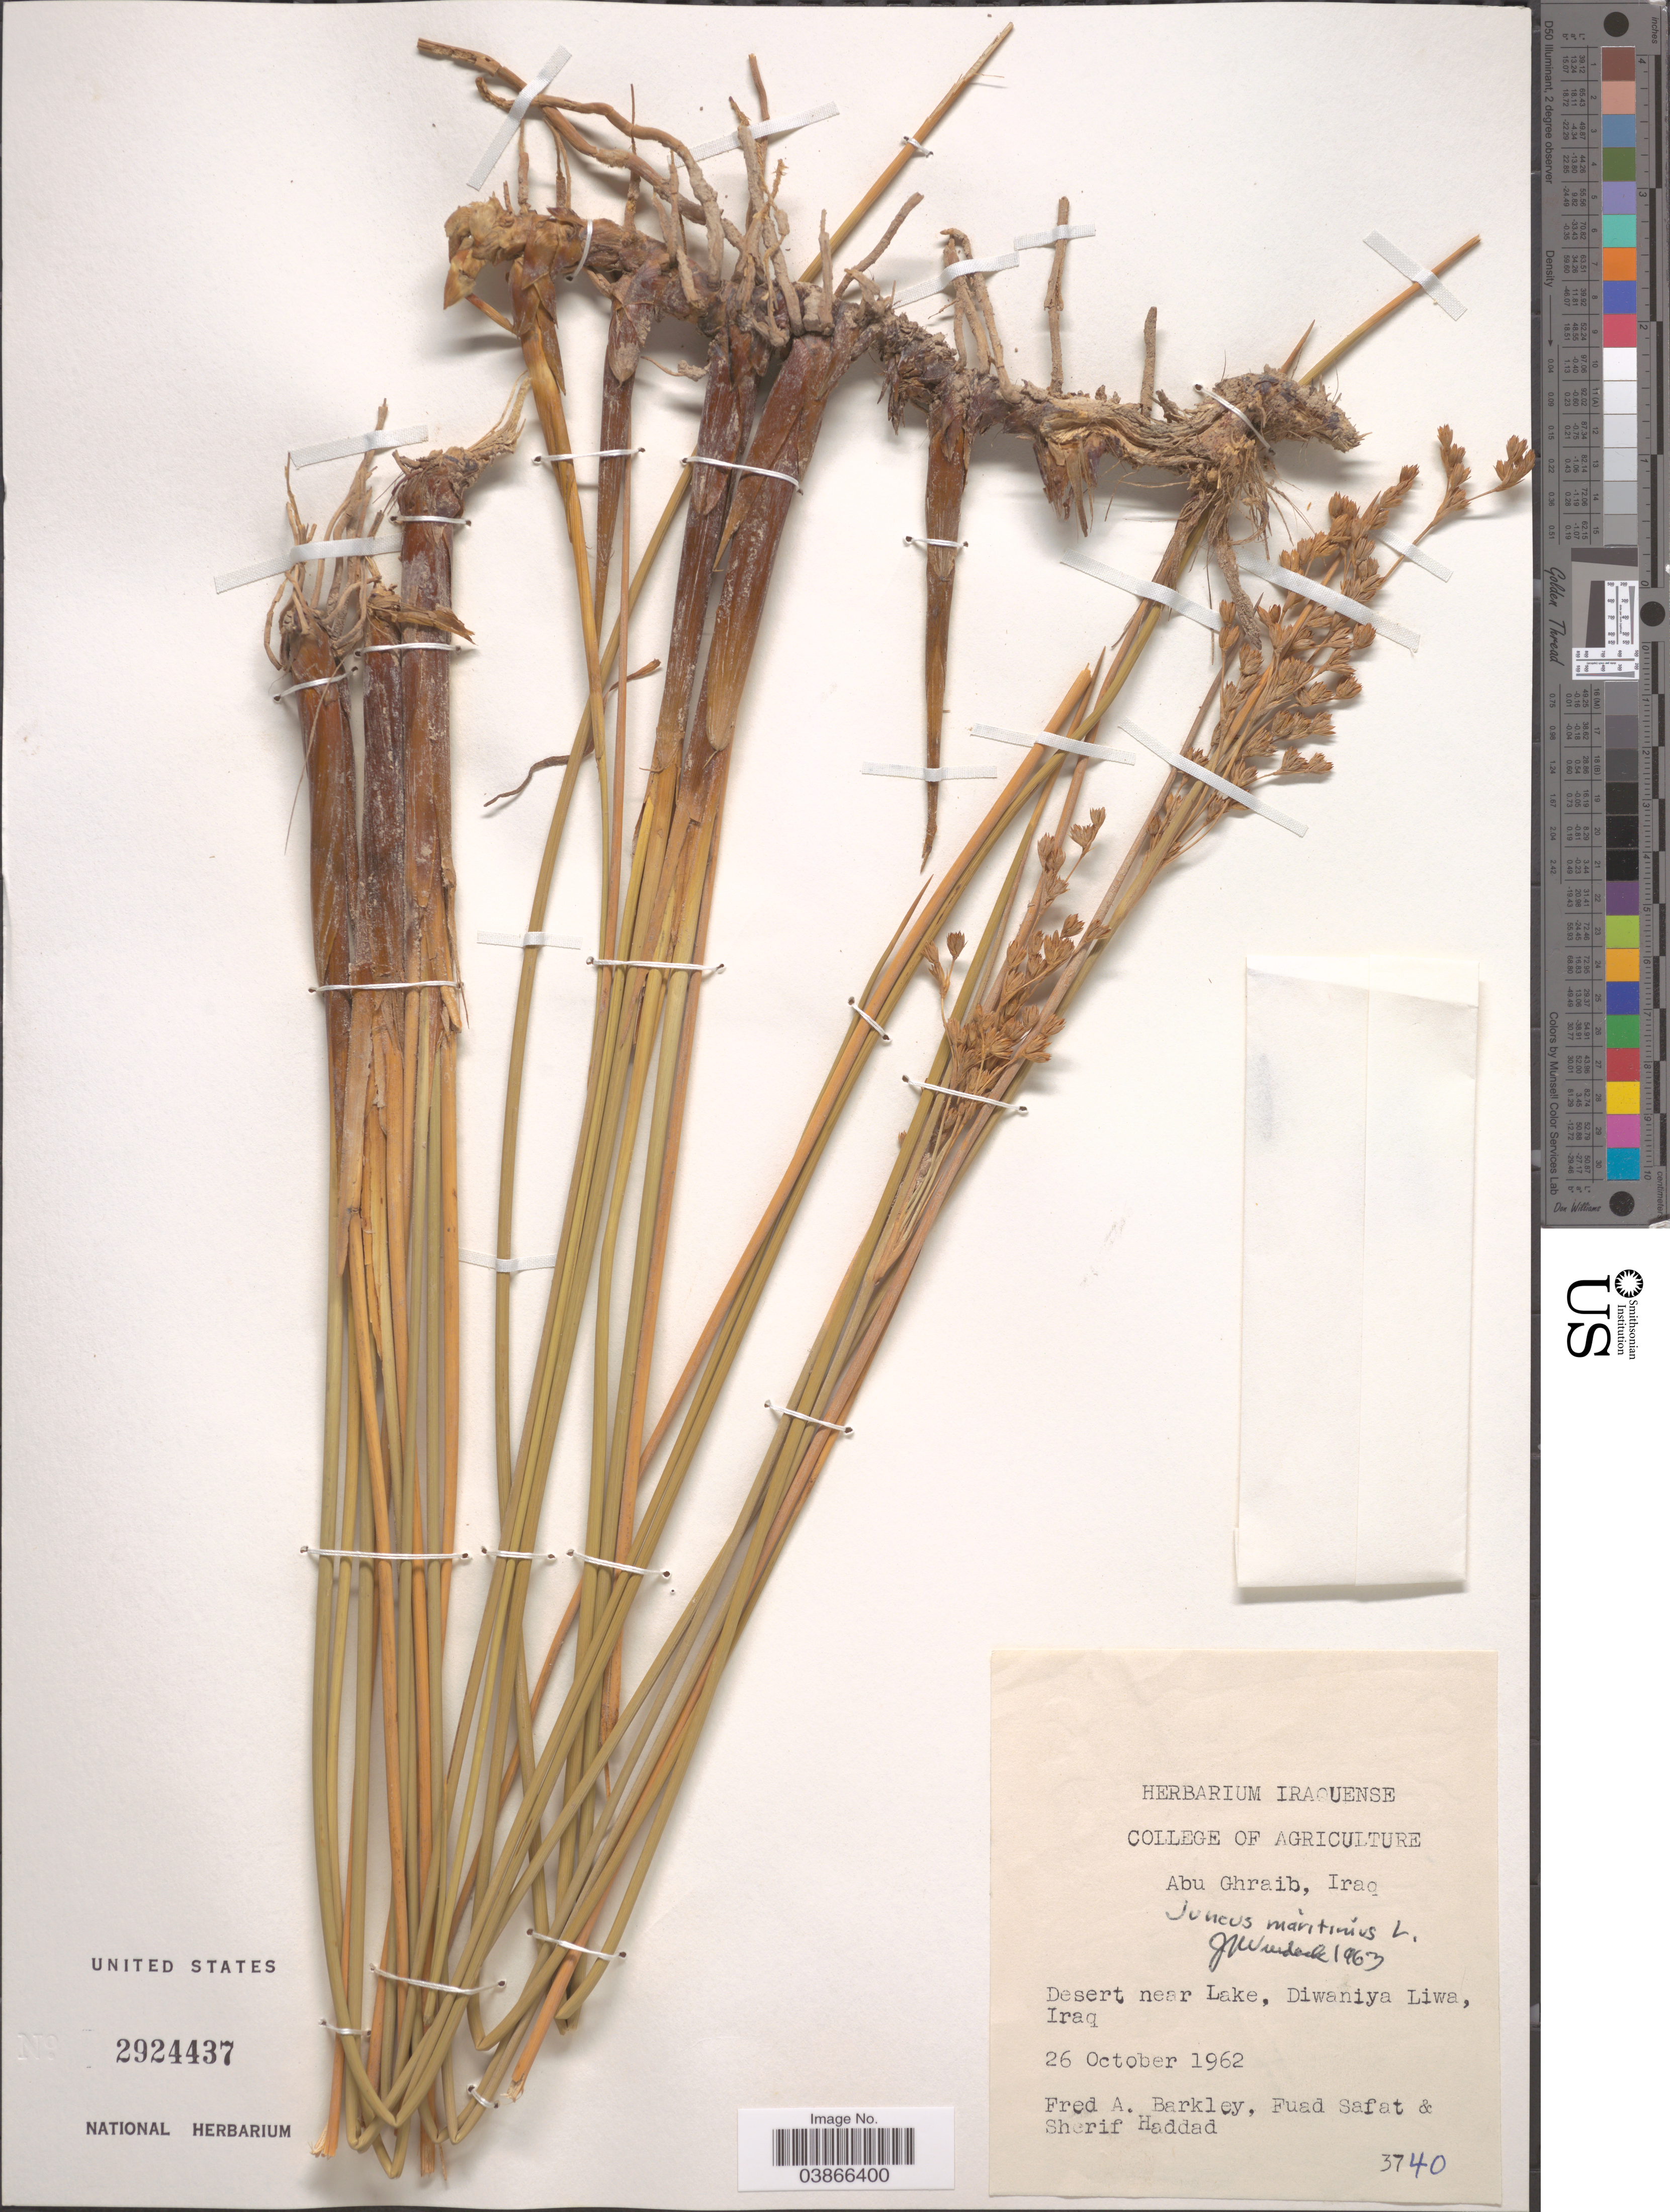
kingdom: Plantae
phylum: Tracheophyta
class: Liliopsida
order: Poales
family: Juncaceae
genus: Juncus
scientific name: Juncus maritimus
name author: Lam.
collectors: F. A. Barkley, F. Safat & S. Haddad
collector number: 3740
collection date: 1962-10-26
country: Iraq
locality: Desert near Lake, Diwaniya Liwa.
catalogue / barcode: US 2924437